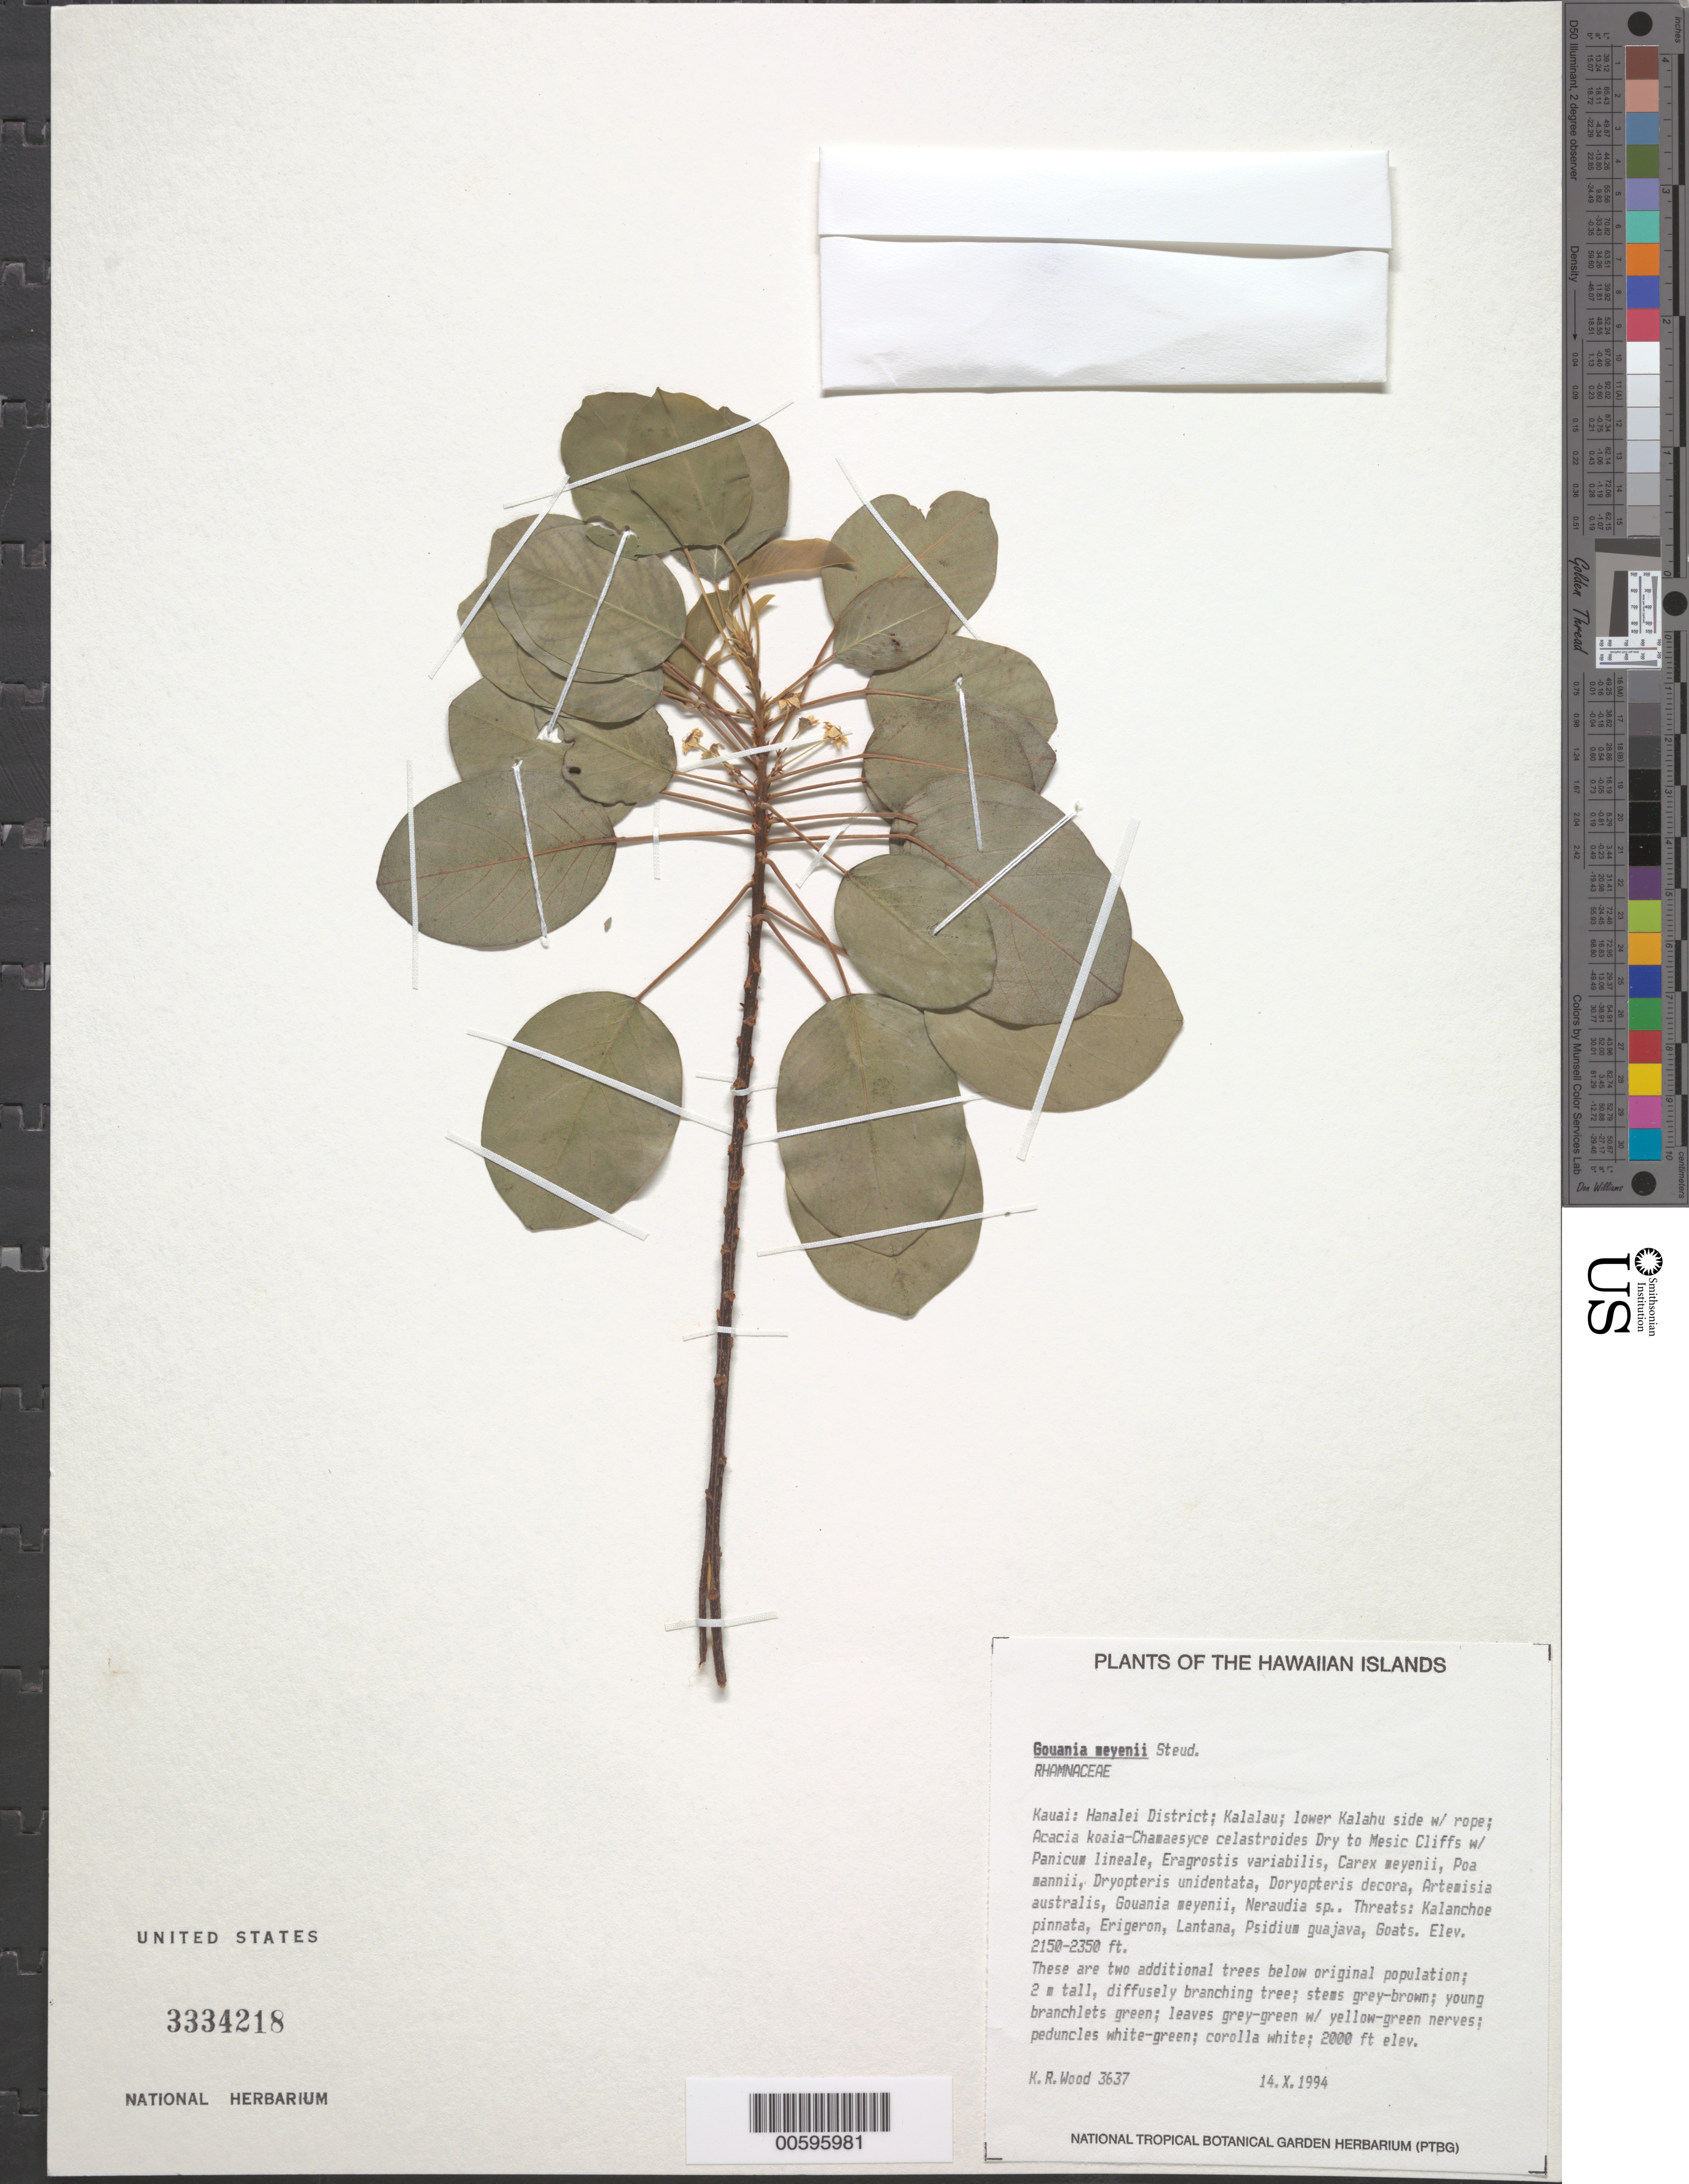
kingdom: Plantae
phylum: Tracheophyta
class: Magnoliopsida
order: Rosales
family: Rhamnaceae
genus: Gouania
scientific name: Gouania meyenii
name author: Steud.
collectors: K. R. Wood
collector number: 3637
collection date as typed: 14 Oct 1994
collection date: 1994-10-14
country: United States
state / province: Hawaii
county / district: Kauai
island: Kaua'i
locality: Hanalei Dist; Kalalau; lower Kalahu side w/rope.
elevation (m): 655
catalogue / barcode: US 3334218